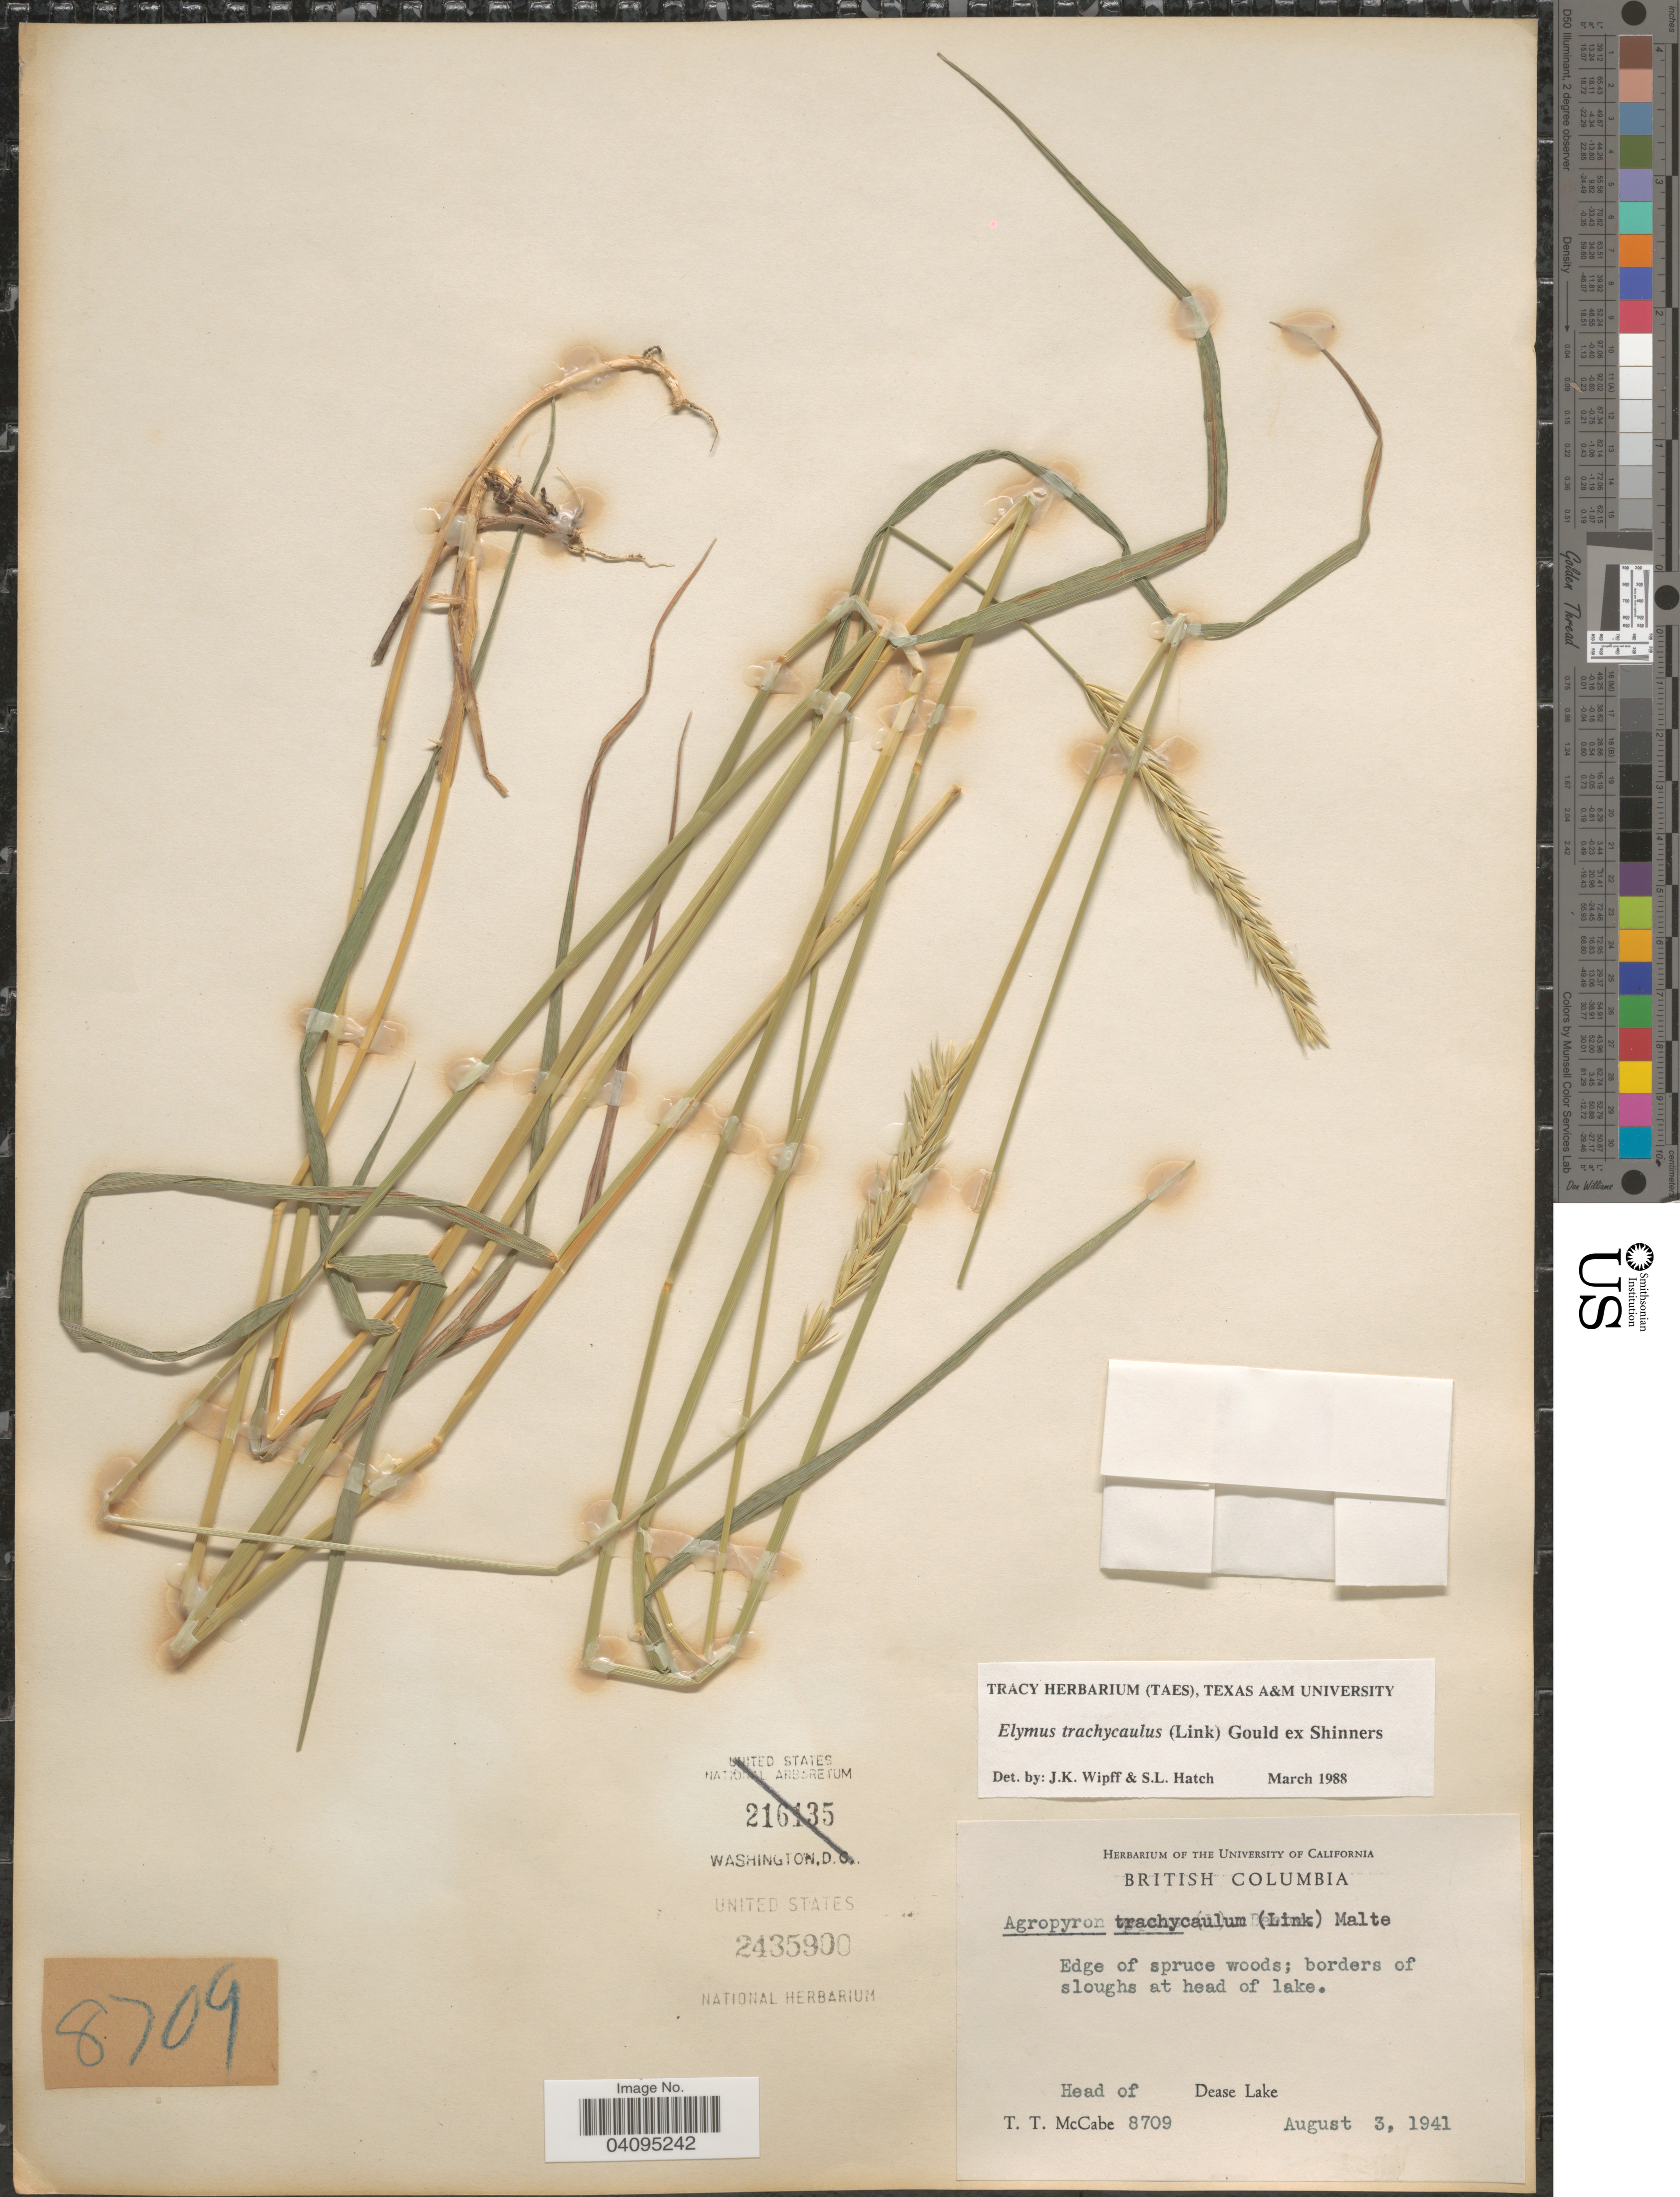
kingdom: Plantae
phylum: Tracheophyta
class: Liliopsida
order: Poales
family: Poaceae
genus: Elymus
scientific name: Elymus trachycaulus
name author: (Link) Gould ex Shinners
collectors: T. McCabe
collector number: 8709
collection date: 1941-08-03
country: Canada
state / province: British Columbia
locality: Edge of spruce woods; borders of sloughs at head of lake. Head of Dease Lake.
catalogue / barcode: US 2435900